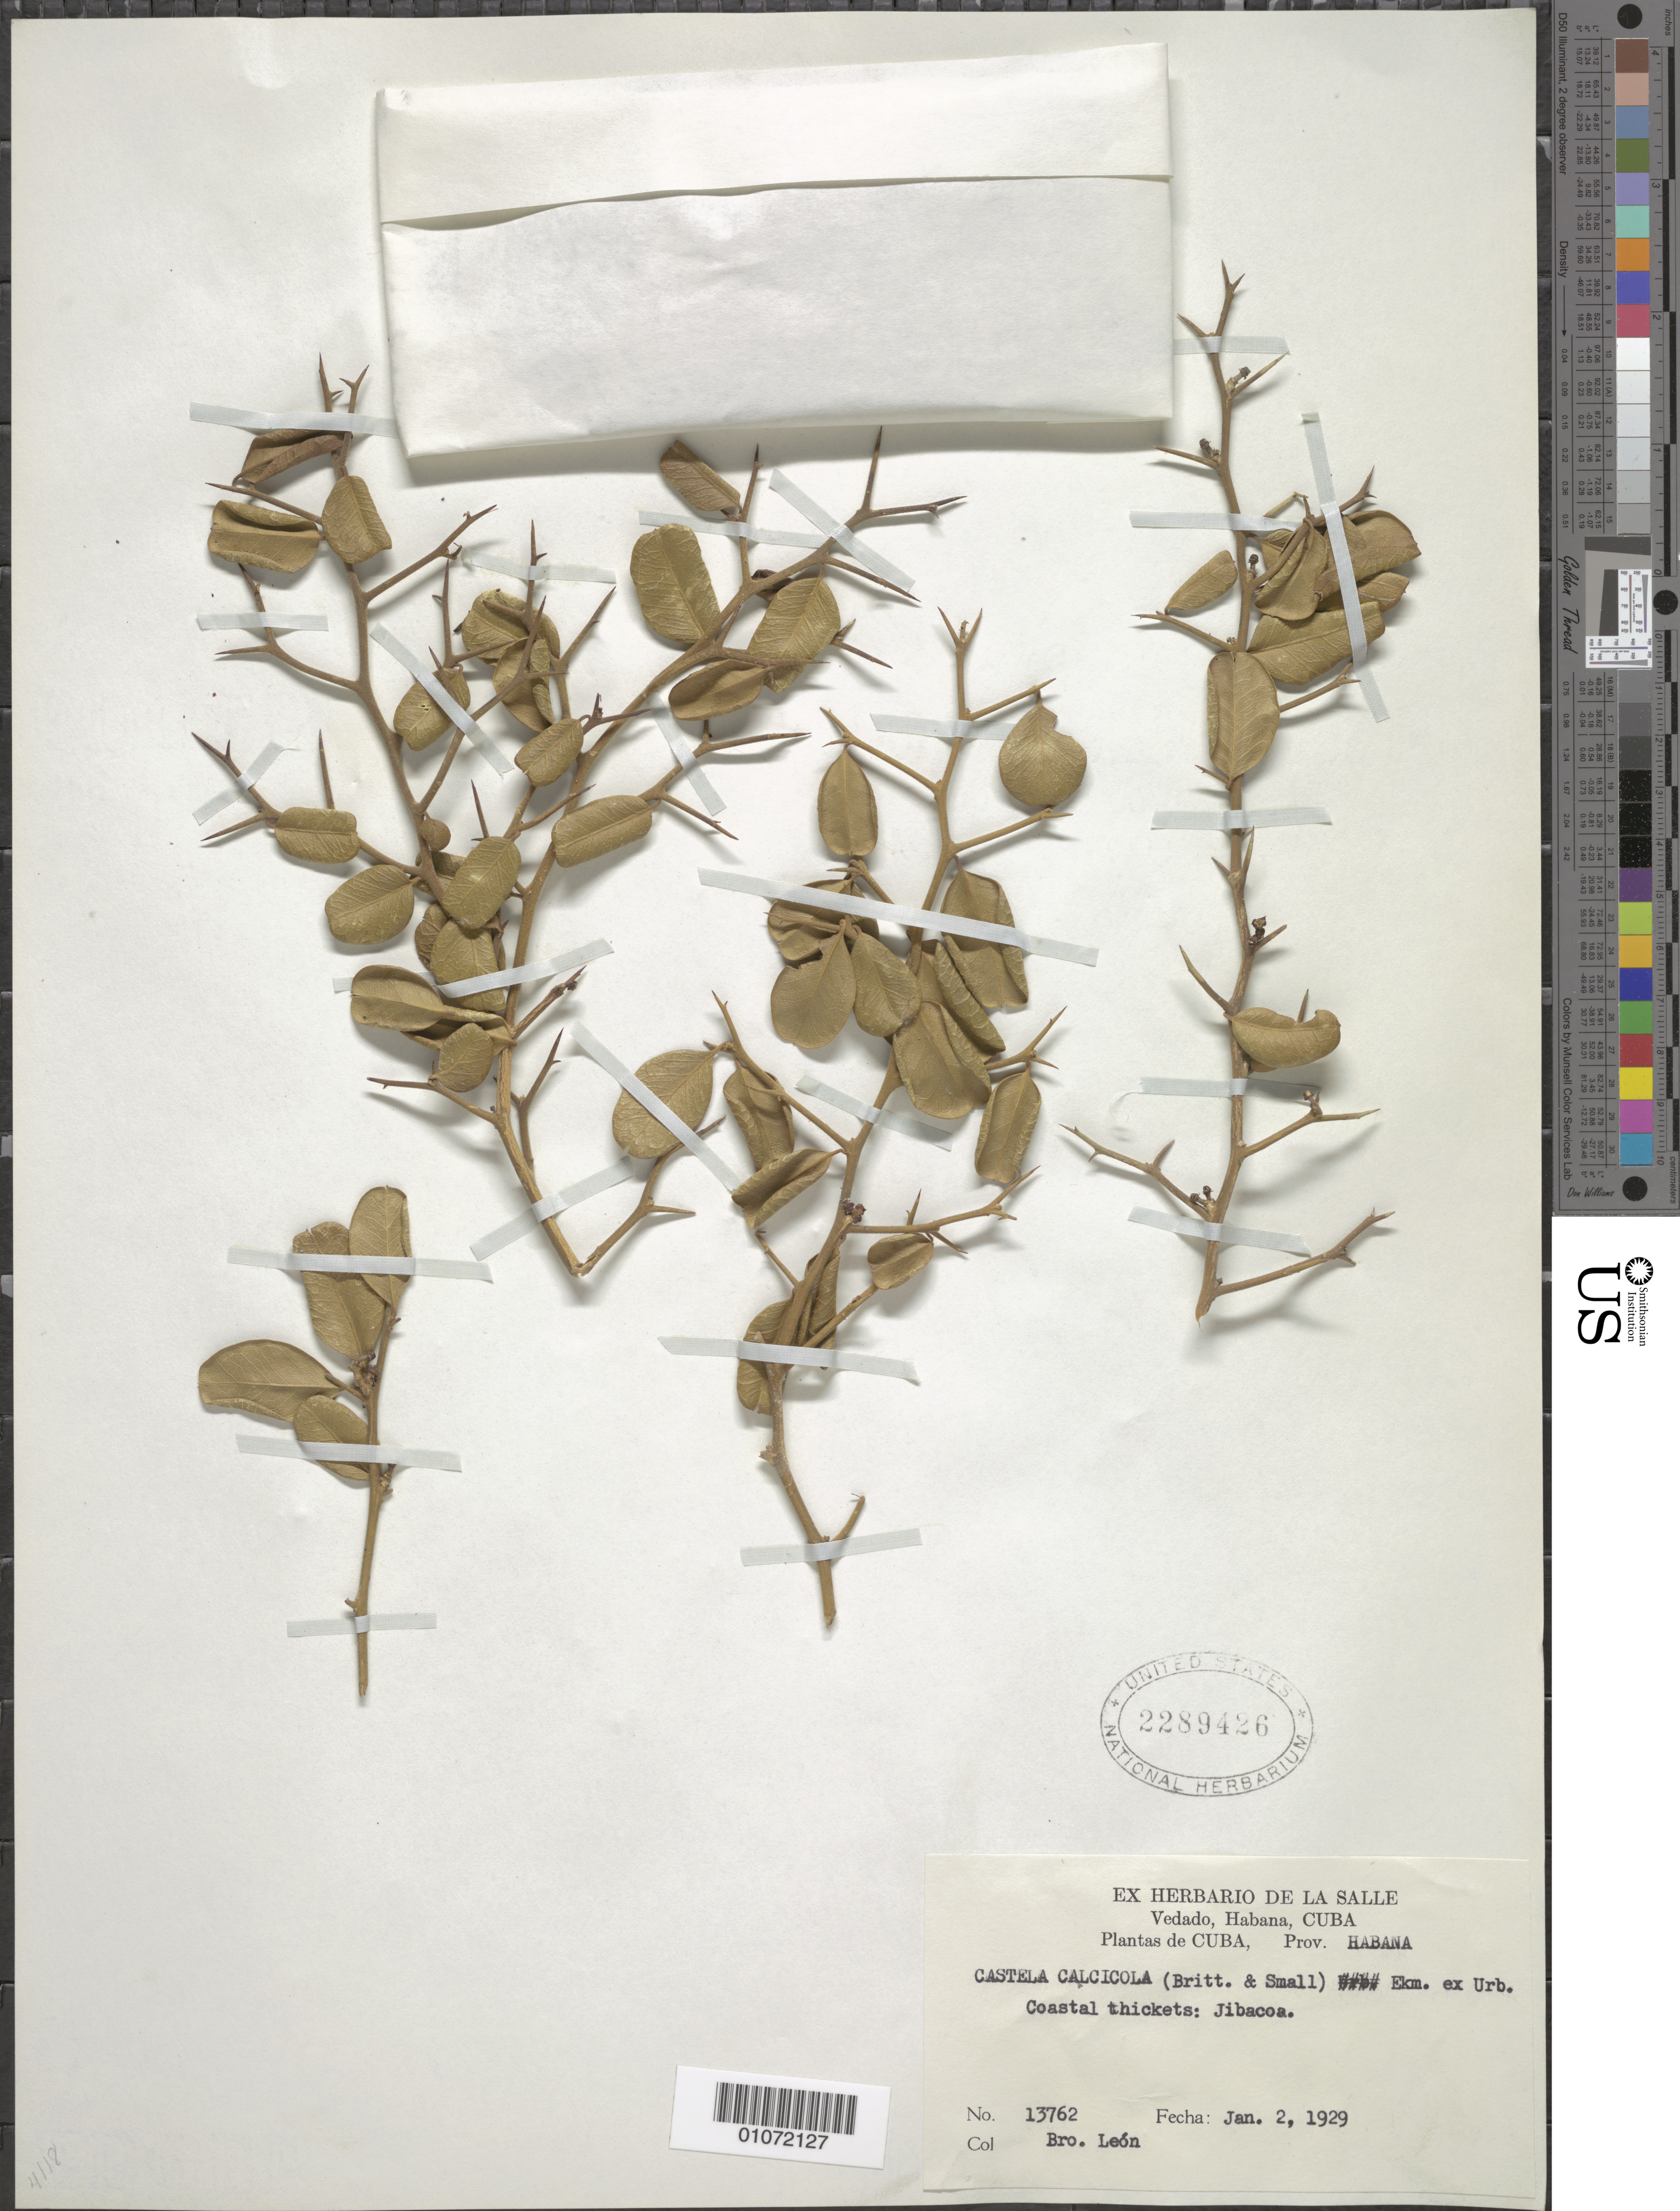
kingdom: Plantae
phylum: Tracheophyta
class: Magnoliopsida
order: Sapindales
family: Simaroubaceae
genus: Castela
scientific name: Castela calcicola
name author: (Britton & Small) Ekman ex Urb.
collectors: Bro. León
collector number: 13762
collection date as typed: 02 Jan 1929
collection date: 1929-01-02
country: Cuba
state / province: Mayabeque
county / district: Municipio Santa Cruz del Norte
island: Cuba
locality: Jibacoa [la Habana]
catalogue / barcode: US 2289426